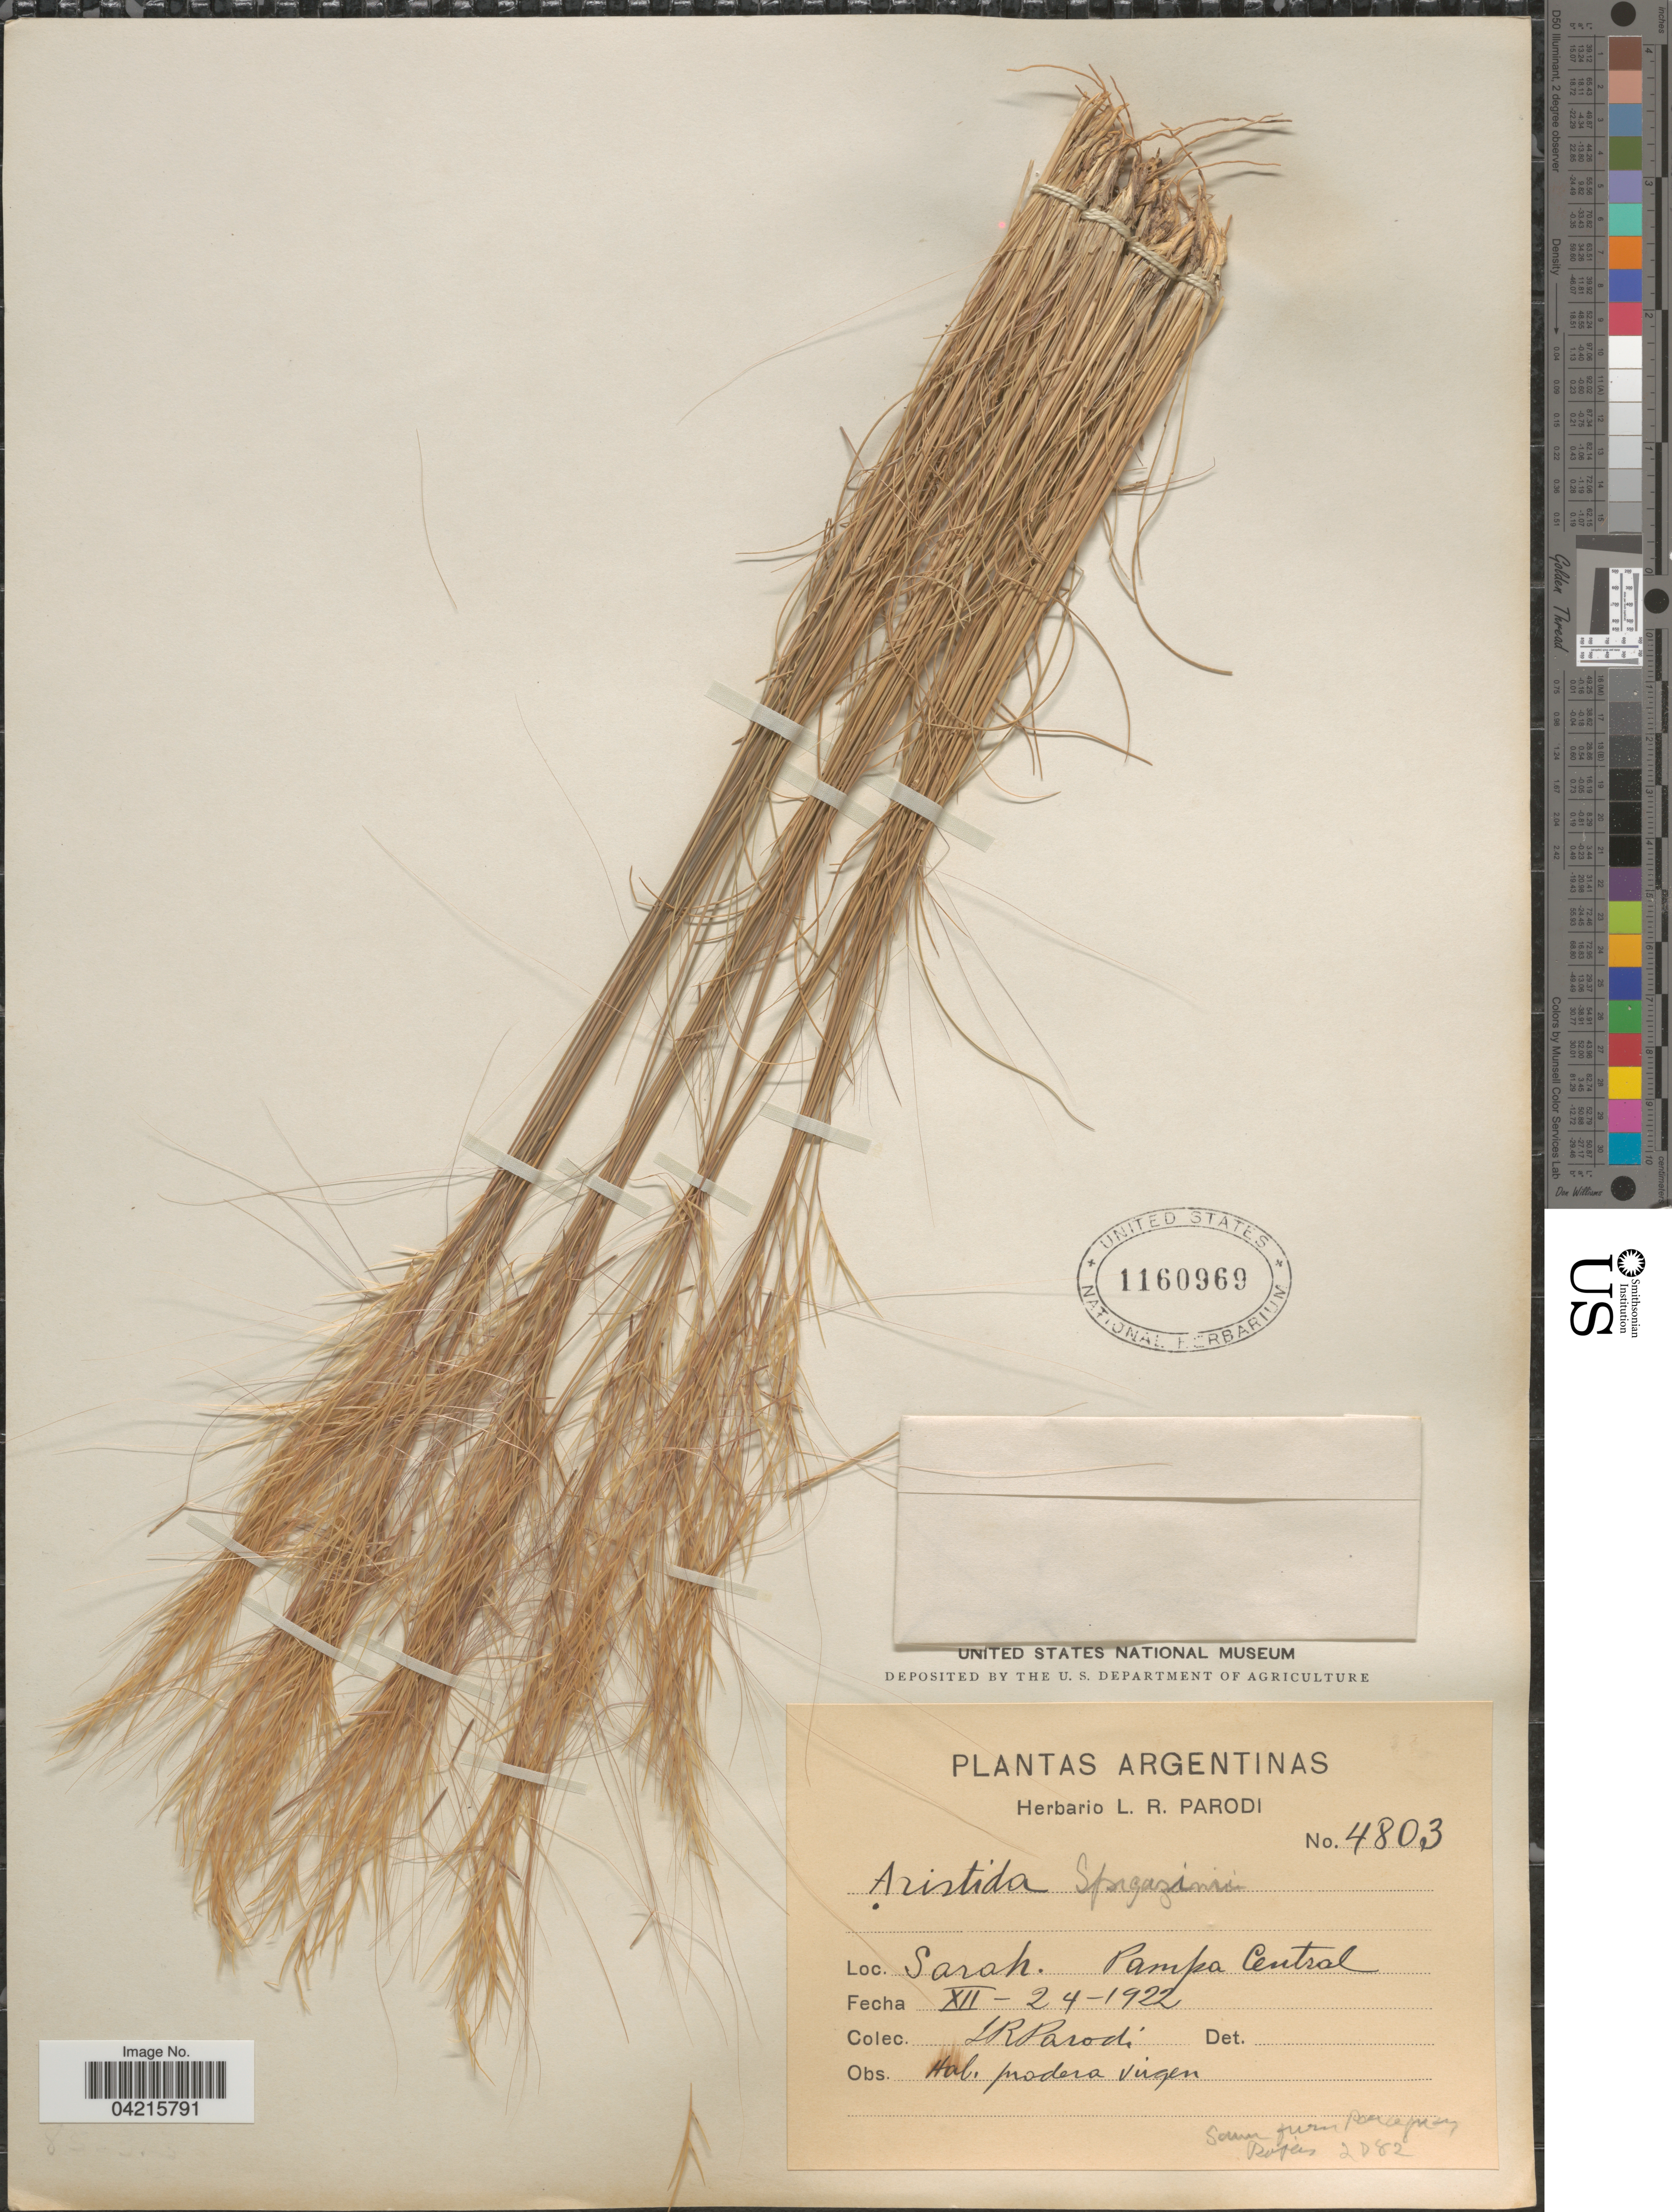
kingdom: Plantae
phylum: Tracheophyta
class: Liliopsida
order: Poales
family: Poaceae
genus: Aristida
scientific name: Aristida spegazzinii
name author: Arechav.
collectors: L. R. Parodi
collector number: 4803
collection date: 1922-12-24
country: Argentina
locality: Sarah. Pampa Central.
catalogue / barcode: US 1160969